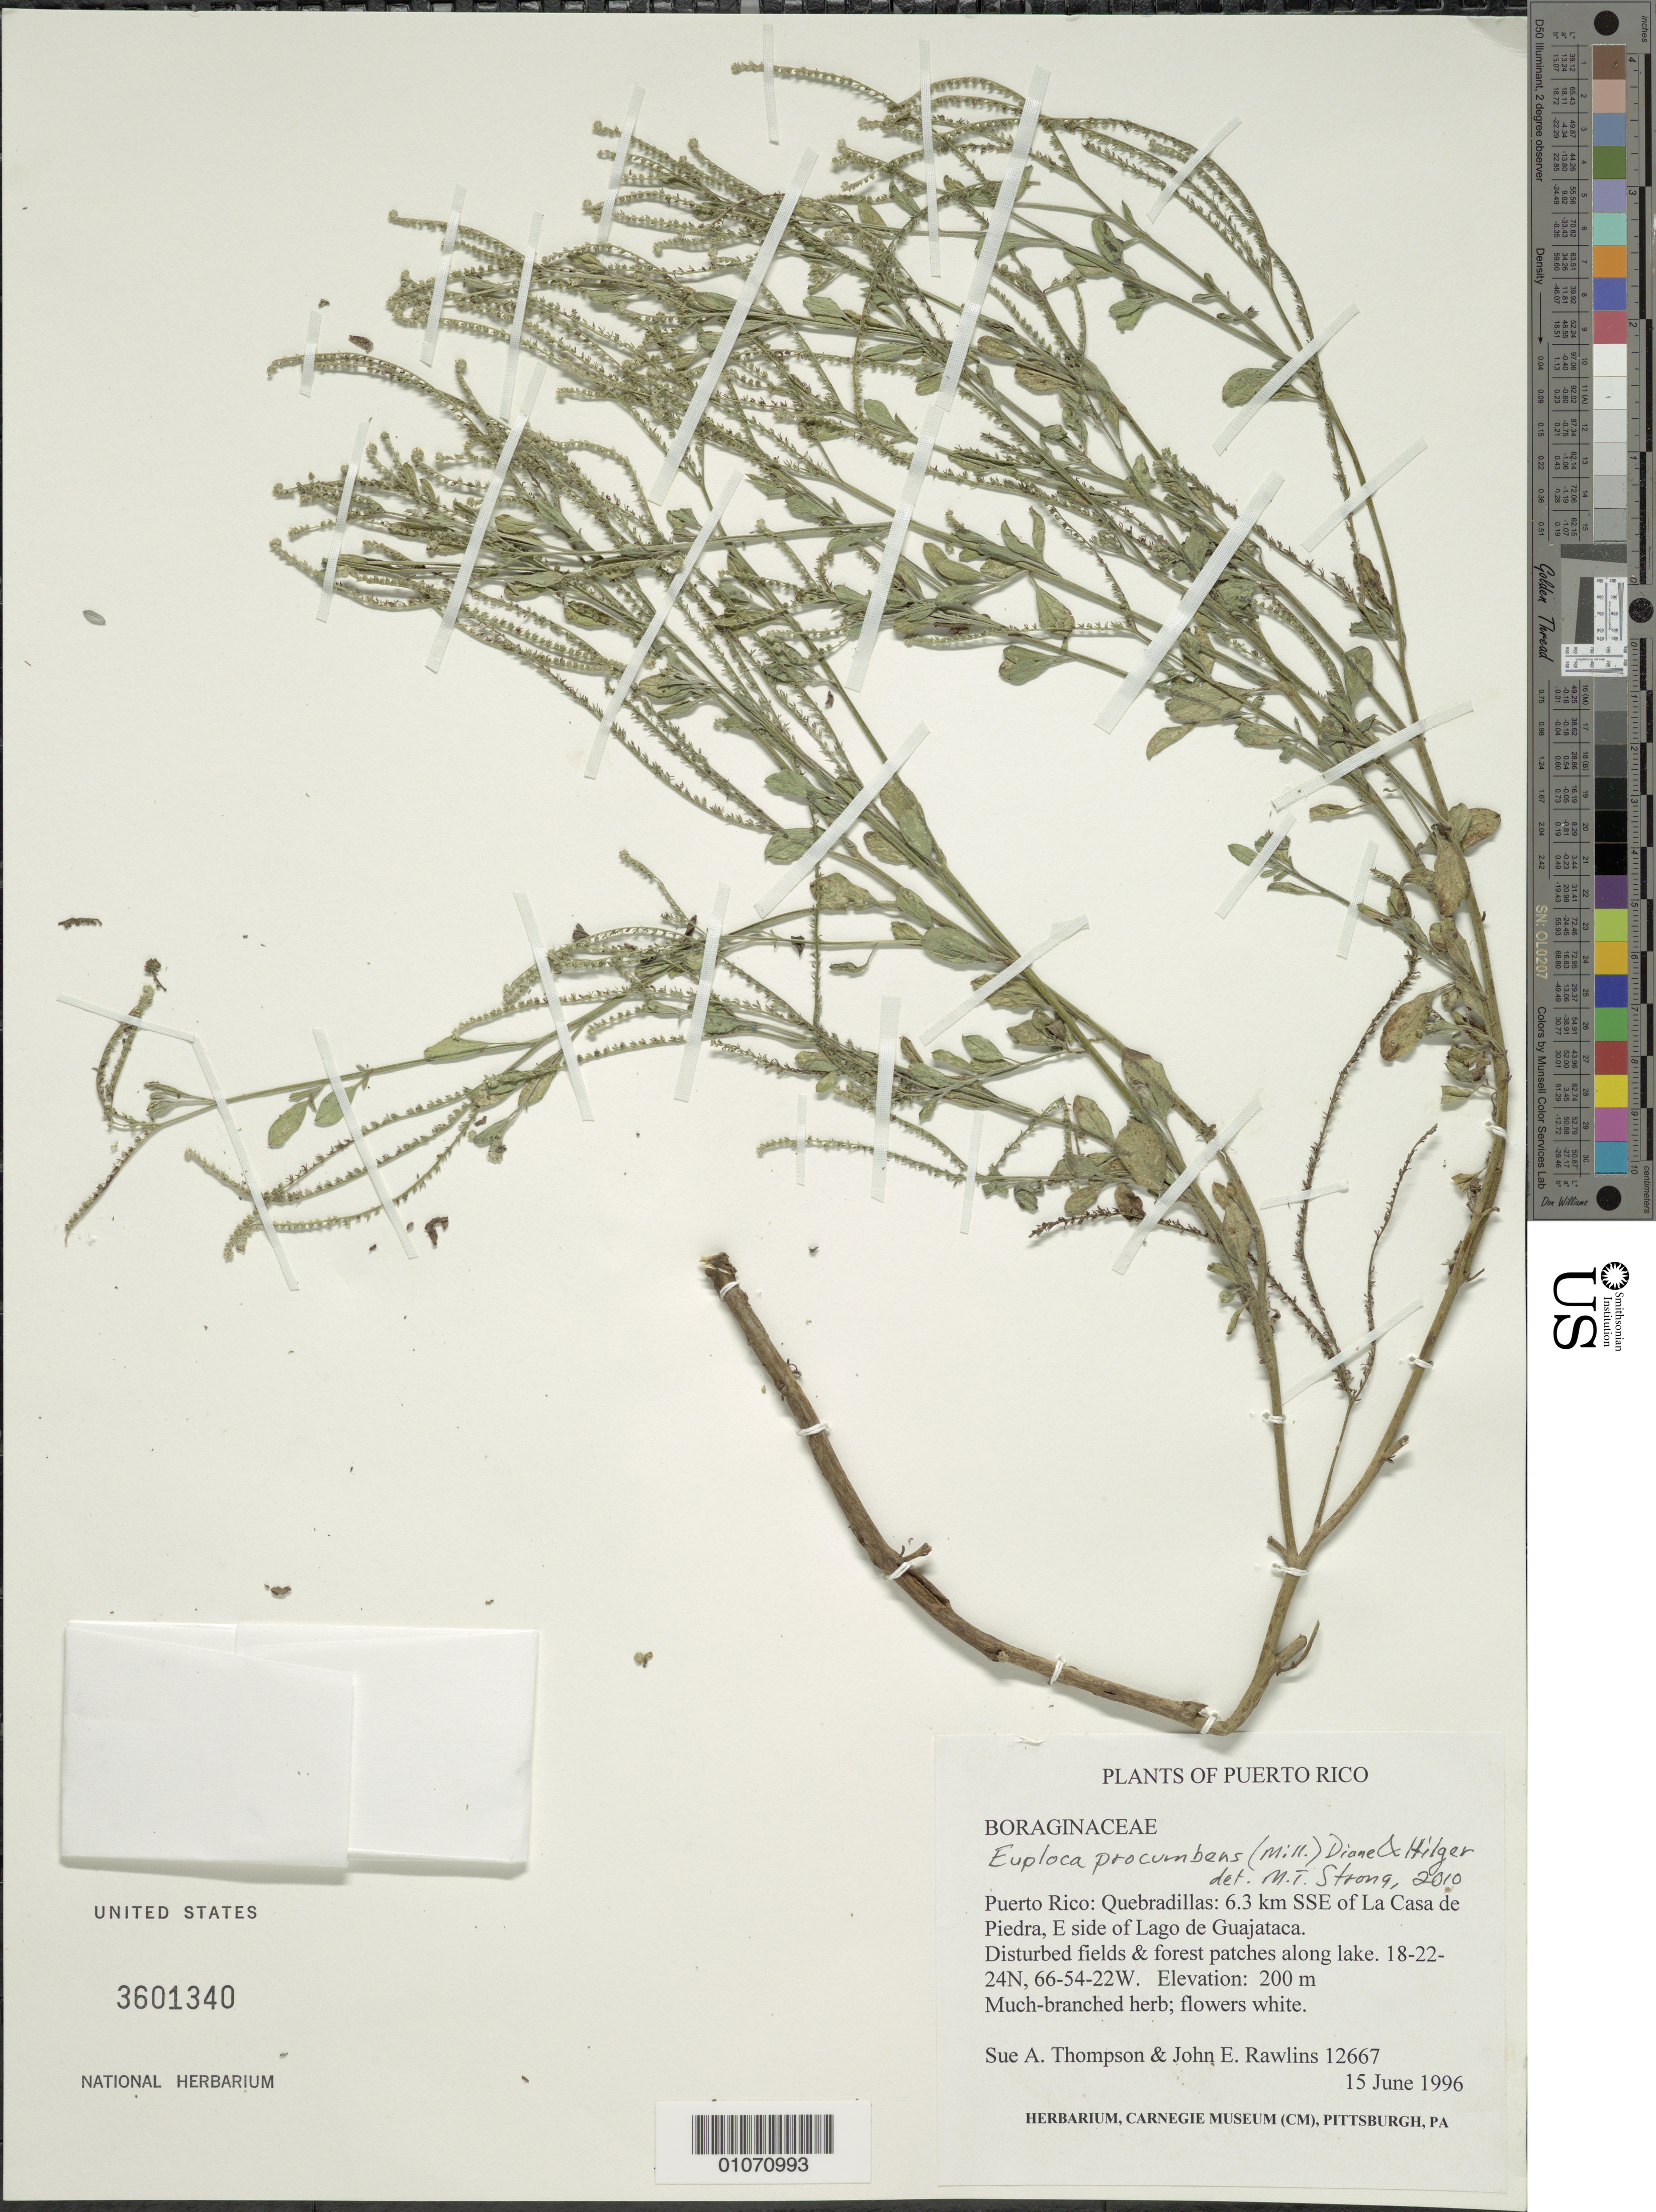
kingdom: Plantae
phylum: Tracheophyta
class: Magnoliopsida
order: Boraginales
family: Heliotropiaceae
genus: Euploca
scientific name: Euploca procumbens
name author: (Mill.) Diane & Hilger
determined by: Strong, M. T., (US), Smithsonian Institution - National Museum of Natural History (UNITED STATES)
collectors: S. A. Thompson & J. Rawlins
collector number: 12667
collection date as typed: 15 Jun 1996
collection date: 1996-06-15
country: Puerto Rico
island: Puerto Rico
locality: Quebradillas; 6.3 km SSE of La Casa de Piedra, E side of Lago de Guajataca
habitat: Disturbed fields and forest patches along lake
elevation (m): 200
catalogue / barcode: US 3601340